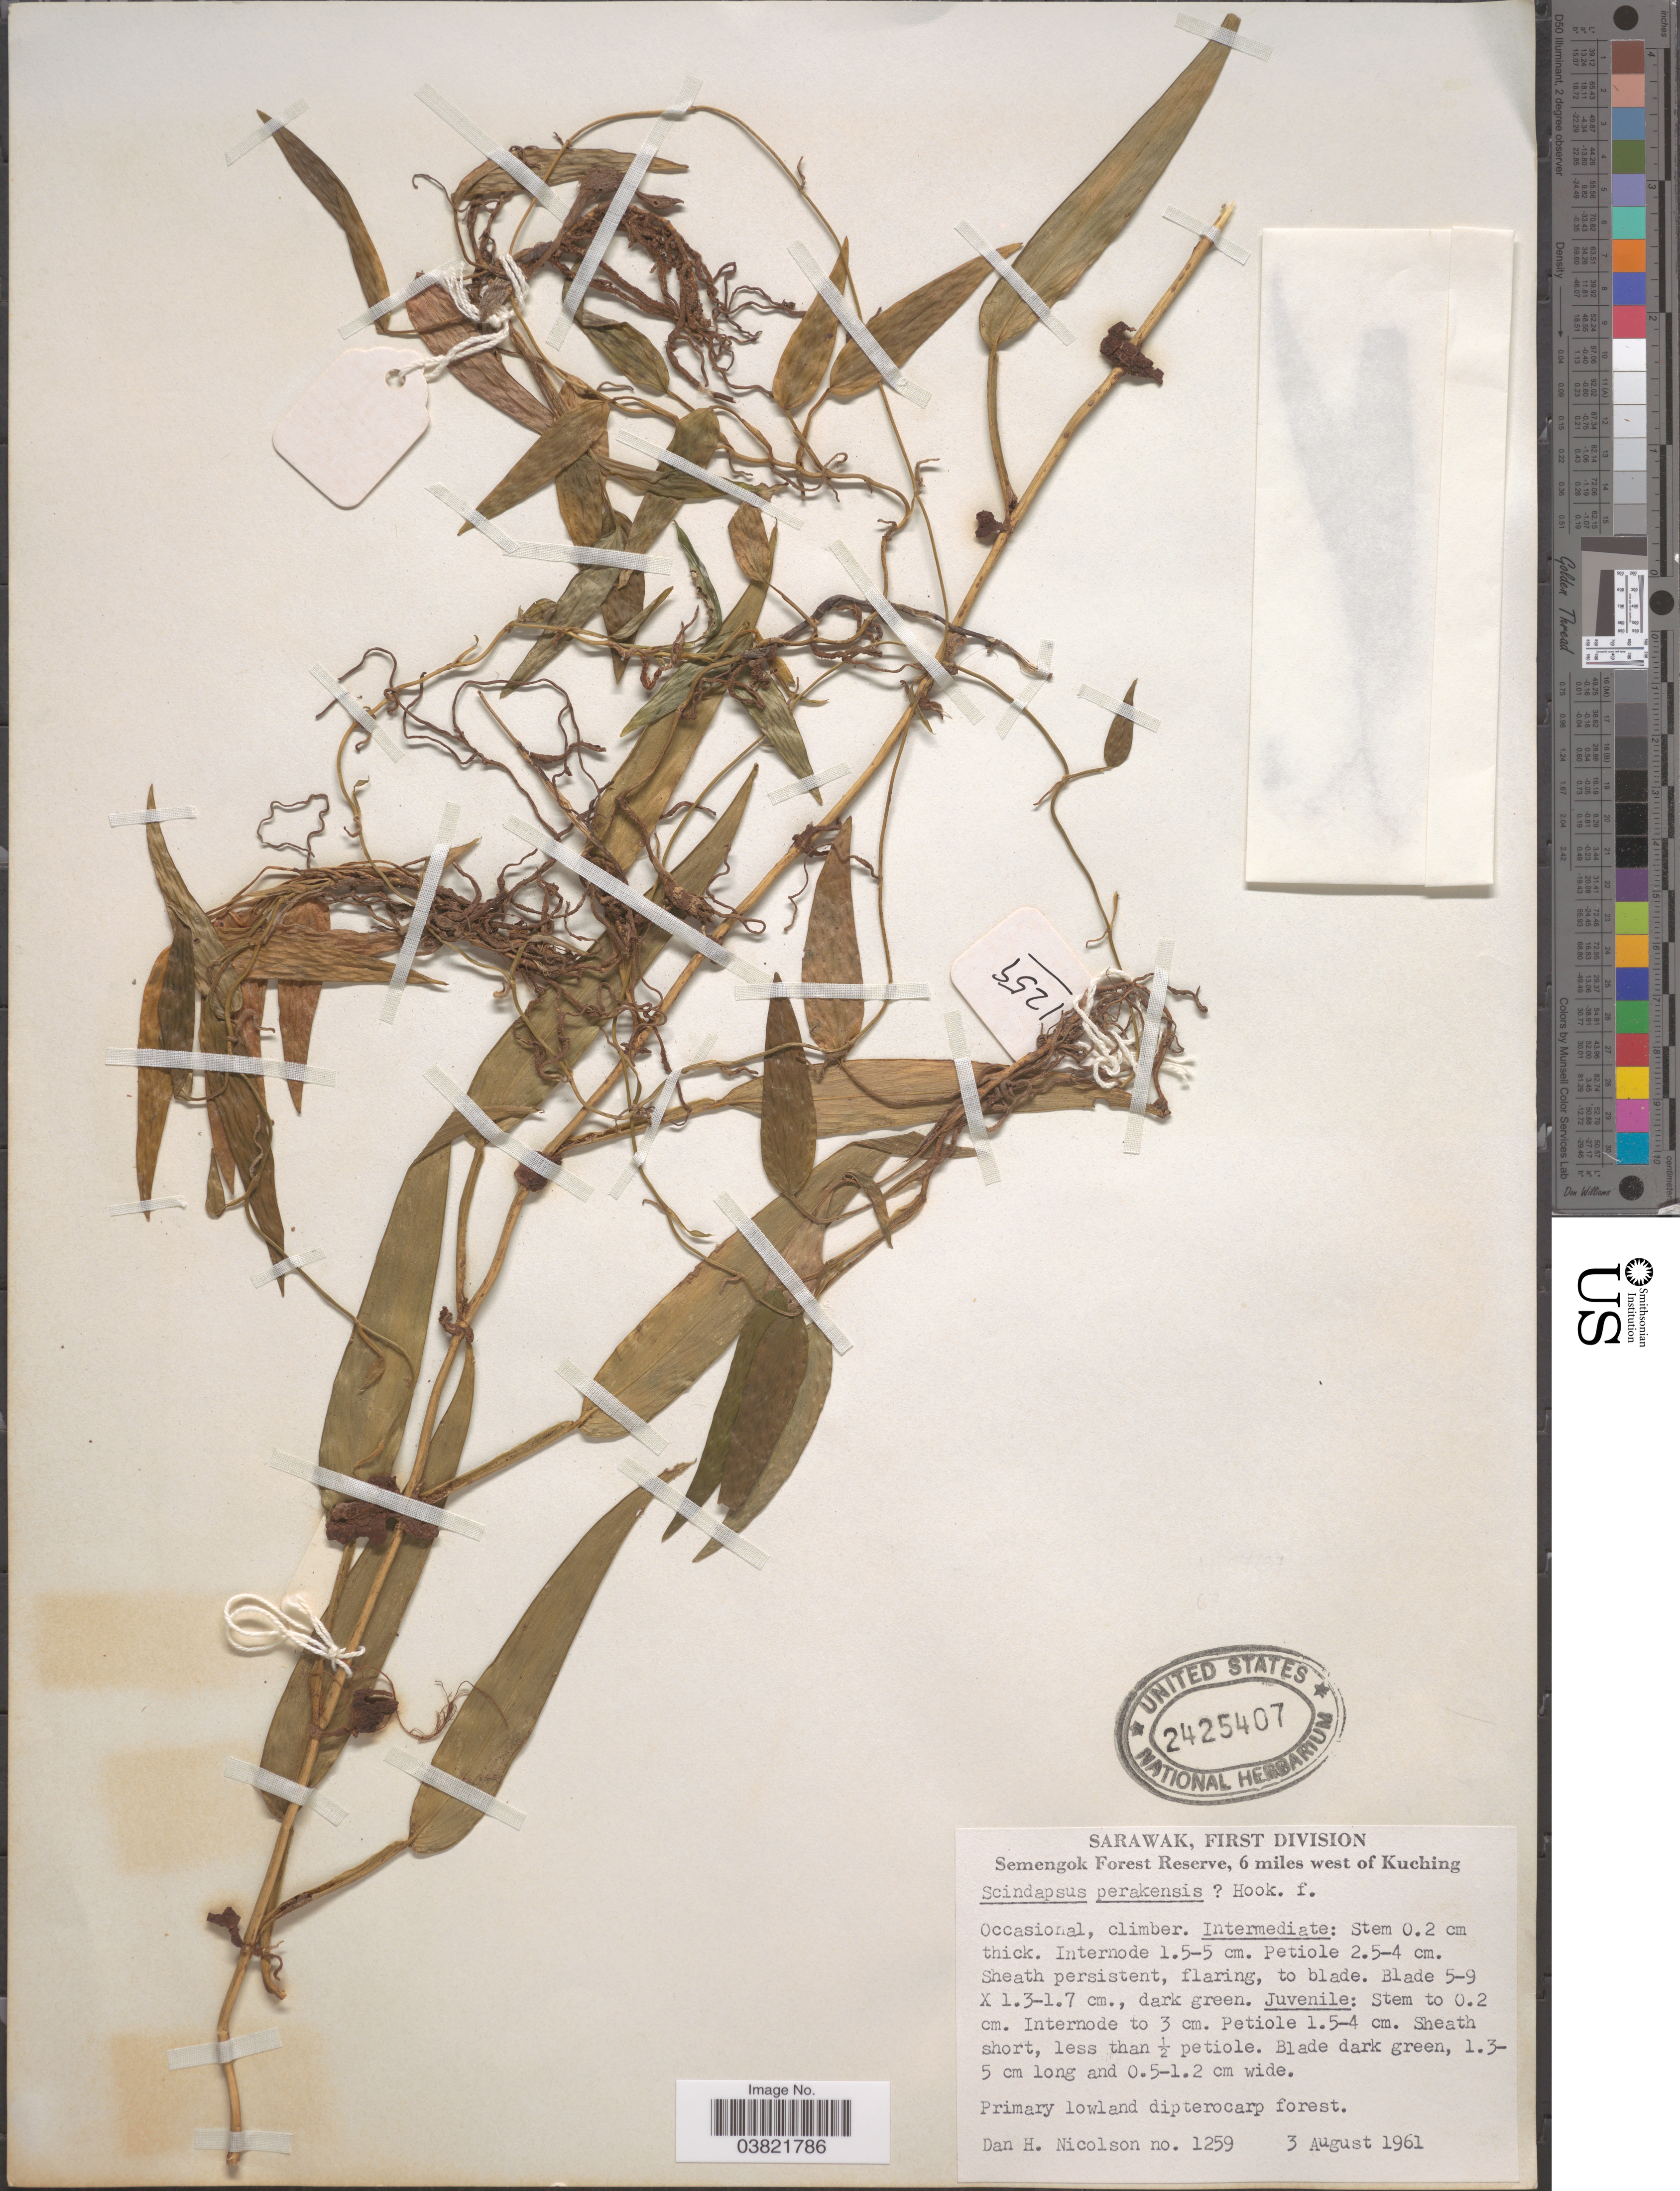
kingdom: Plantae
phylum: Tracheophyta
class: Liliopsida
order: Alismatales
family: Araceae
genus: Scindapsus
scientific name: Scindapsus perakensis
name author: Hook. f.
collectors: D. H. Nicolson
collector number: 1259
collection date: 1961-08-03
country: Malaysia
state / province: Sarawak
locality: First Division. Semengok Forest Reserve, 6 miles west of Kuching.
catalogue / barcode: US 2425407